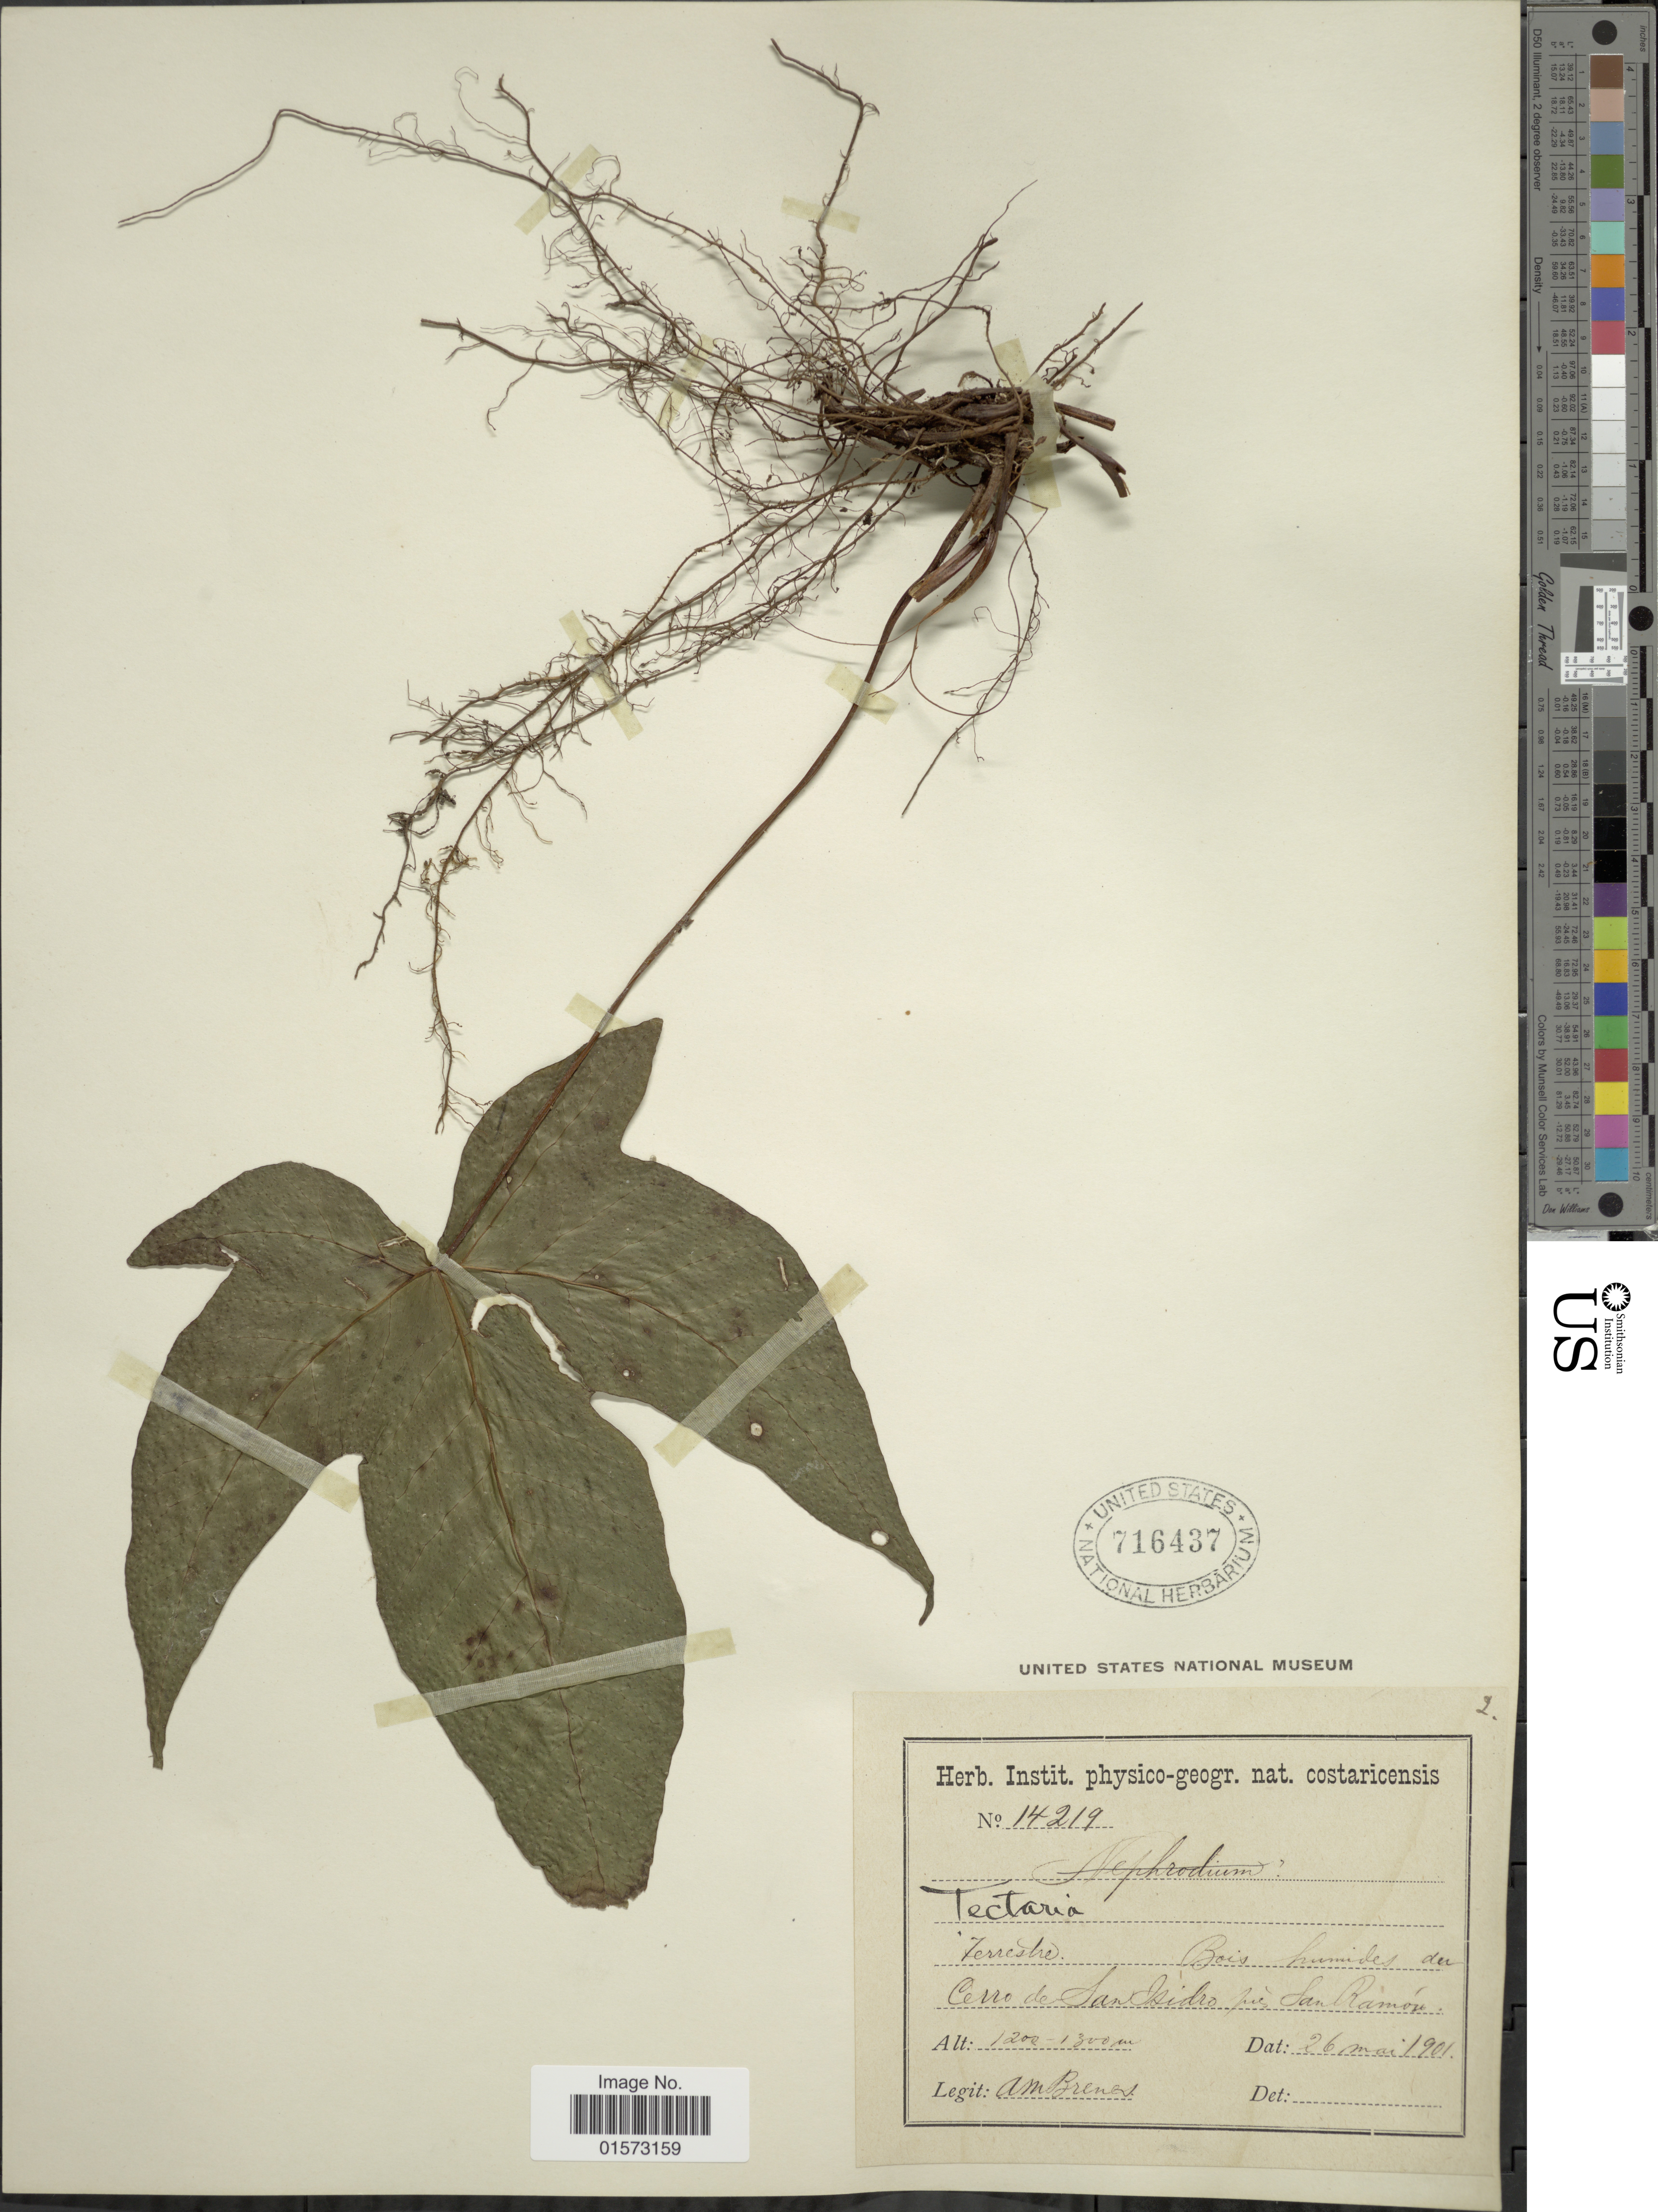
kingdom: Plantae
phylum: Tracheophyta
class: Polypodiopsida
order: Polypodiales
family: Tectariaceae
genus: Tectaria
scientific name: Tectaria heracleifolia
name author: (Willd.) Underw.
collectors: A. Brenes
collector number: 14219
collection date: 1901-05-26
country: Costa Rica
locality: Bois humides des Cerro de San Isidro près San Ramón.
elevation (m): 1200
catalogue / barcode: US 716437